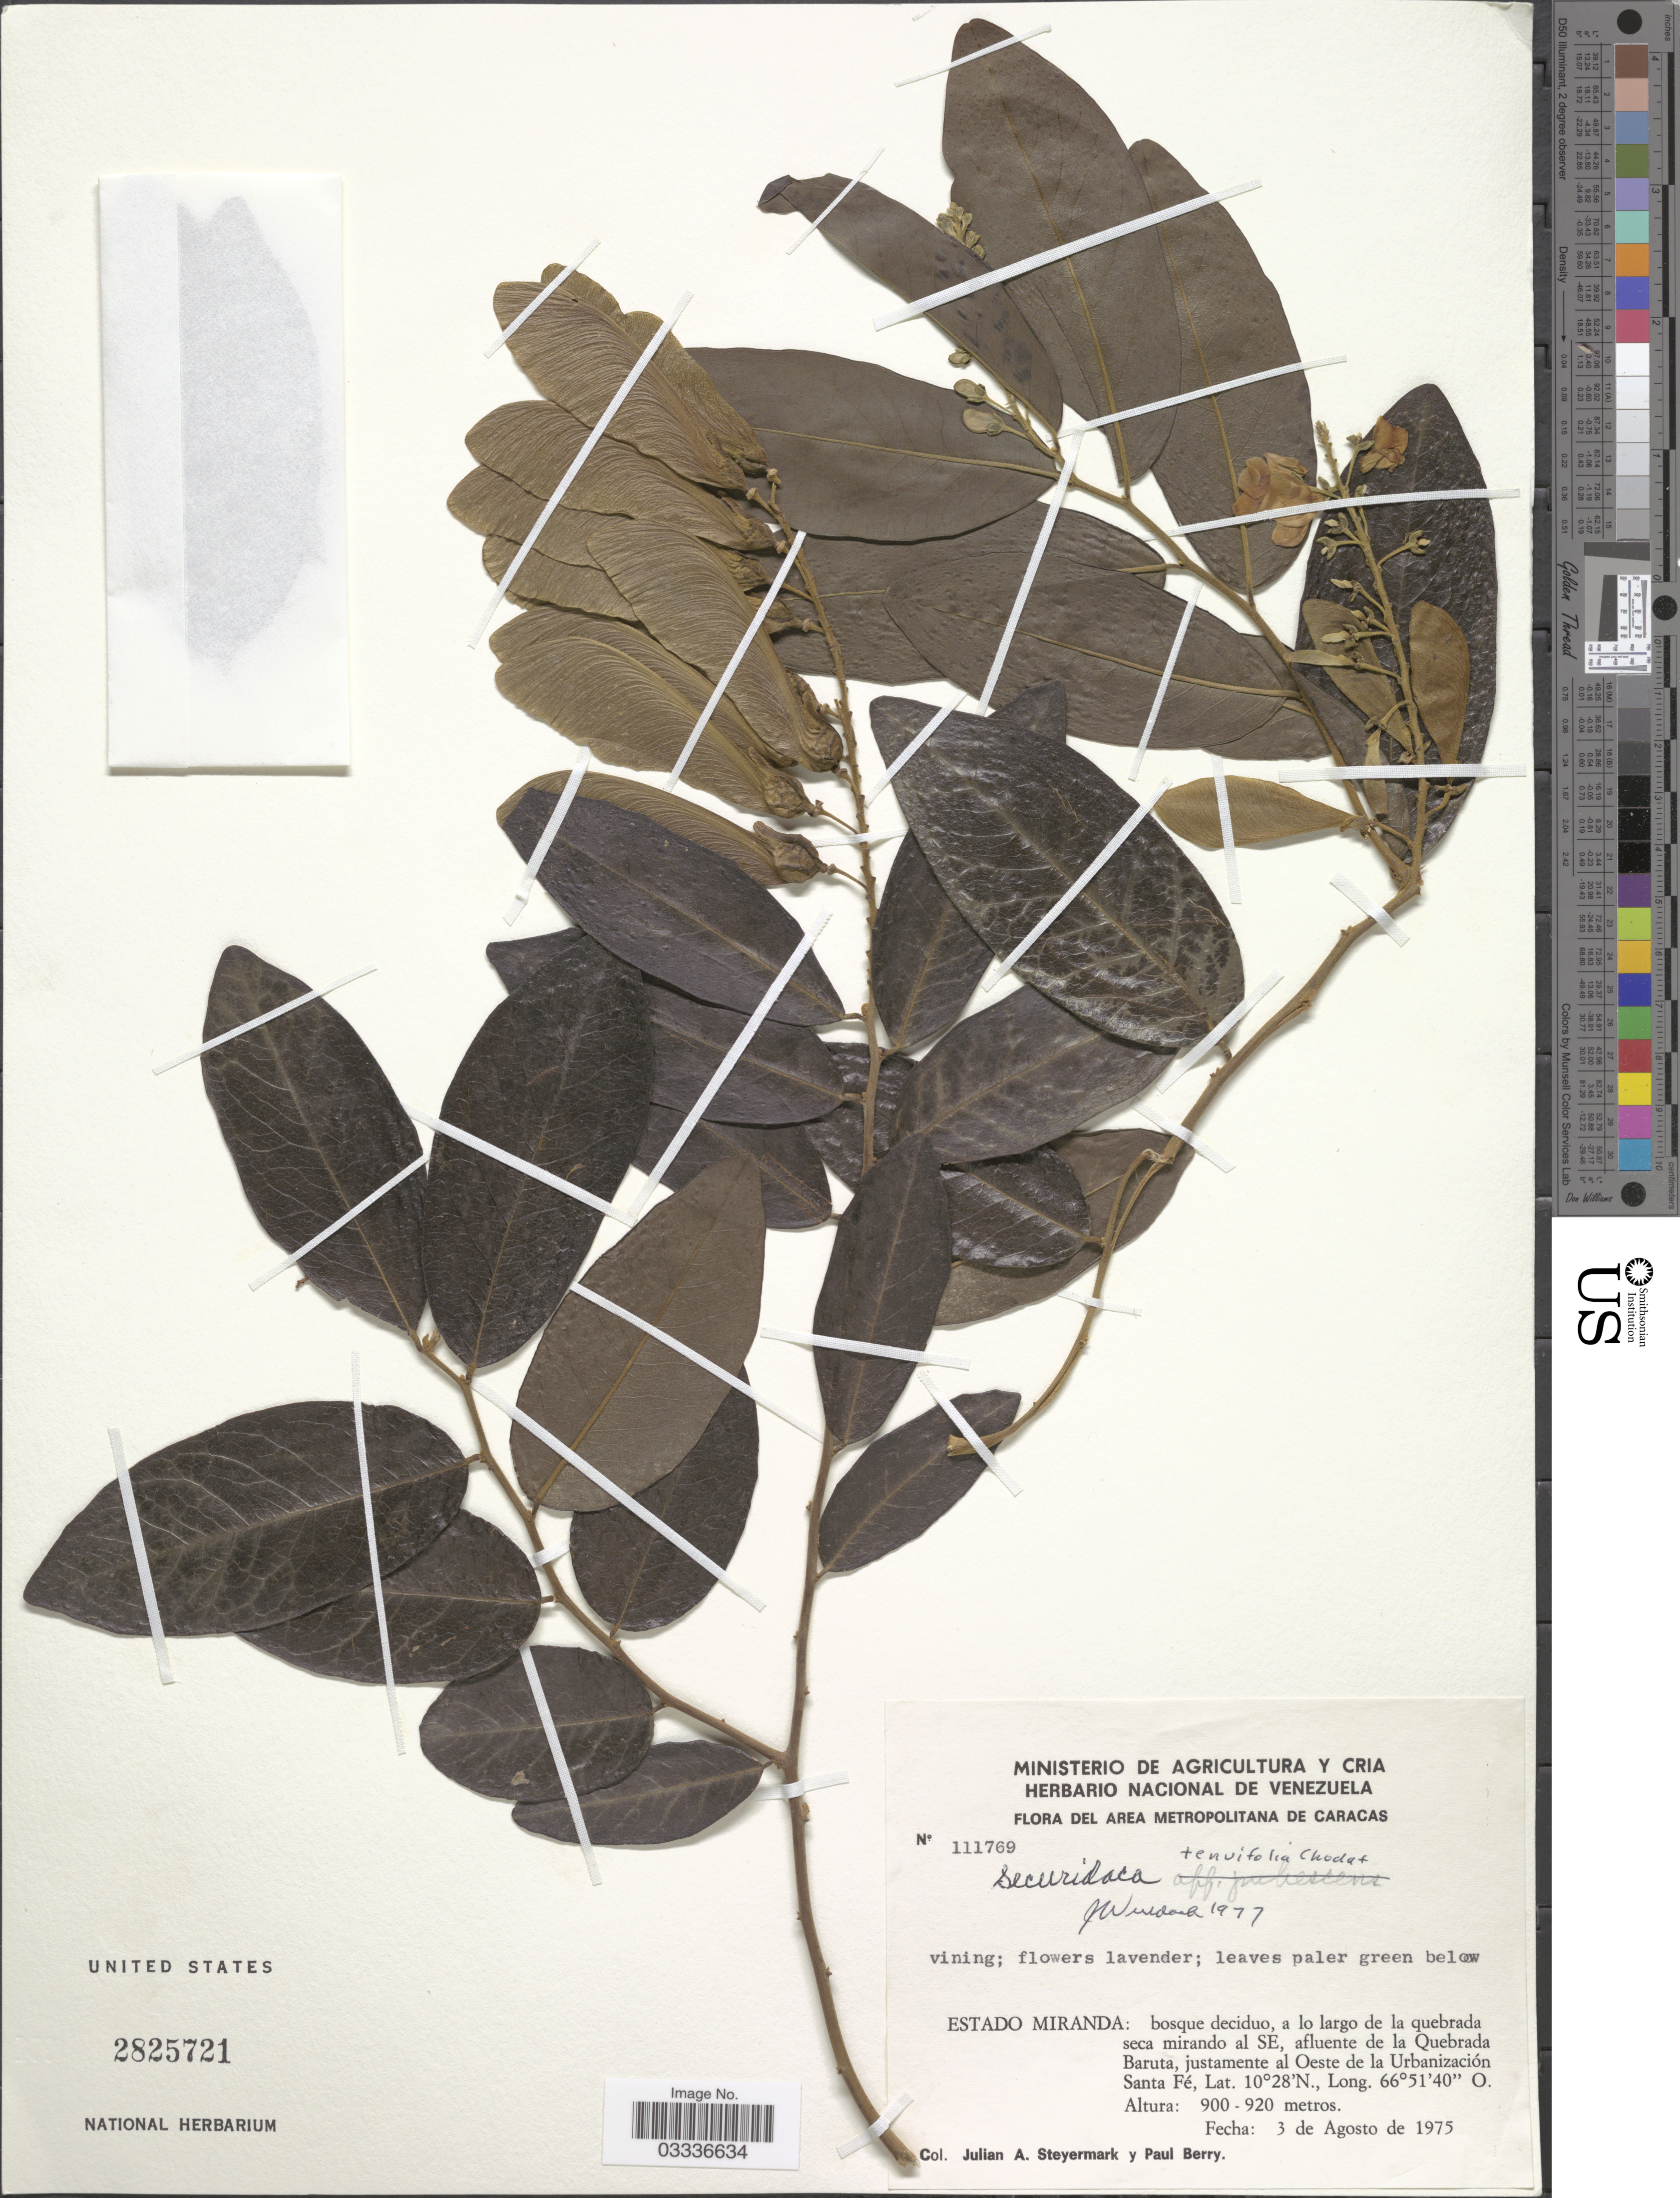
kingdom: Plantae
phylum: Tracheophyta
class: Magnoliopsida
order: Fabales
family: Polygalaceae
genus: Securidaca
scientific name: Securidaca tenuifolia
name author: Chodat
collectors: J. Steyermark & P. E. Berry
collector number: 111769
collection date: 1975-08-03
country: Venezuela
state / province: Miranda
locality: Area Metropolitana de Caracas. A lo largo de la quebrada seca mirando al SE, afluente de la Quebrada Baruta, justamente al Oeste de la Urbanización Santa Fé.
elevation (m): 900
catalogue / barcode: US 2825721